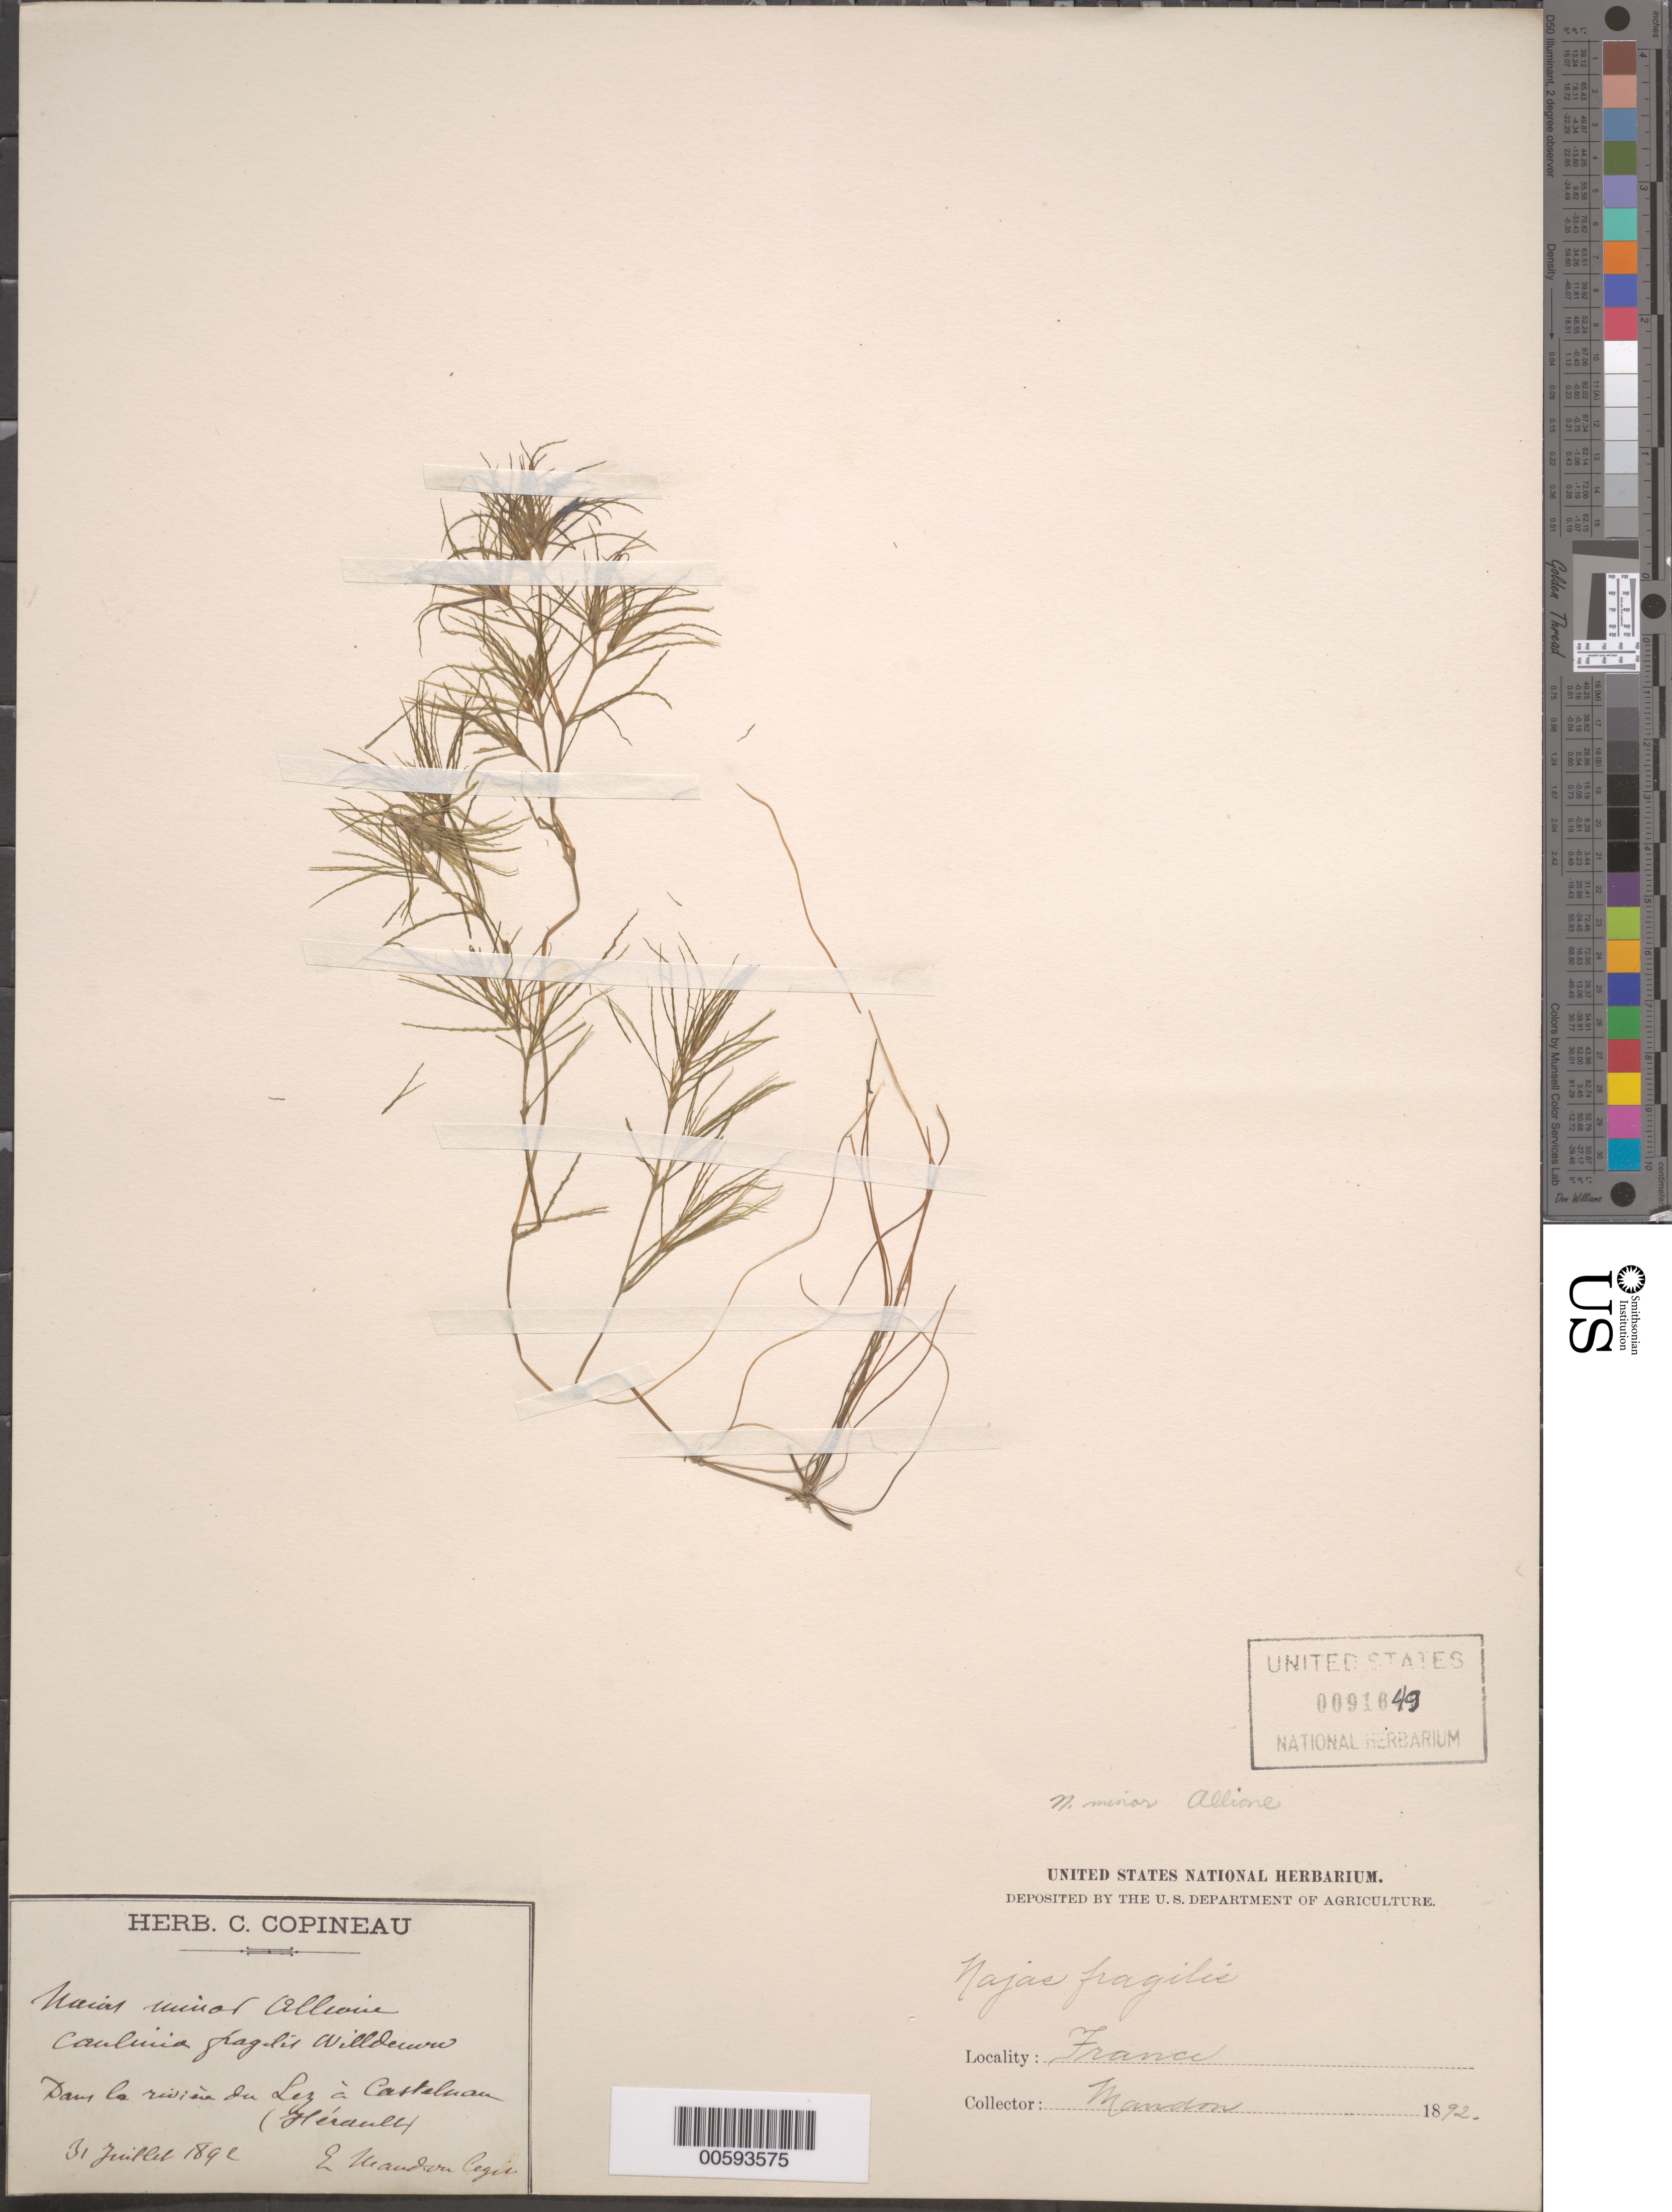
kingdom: Plantae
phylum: Tracheophyta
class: Liliopsida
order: Alismatales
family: Hydrocharitaceae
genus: Najas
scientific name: Najas minor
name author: All.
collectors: E. Mandon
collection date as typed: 31 Jul 1892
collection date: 1892-07-31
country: France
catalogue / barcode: US 91649